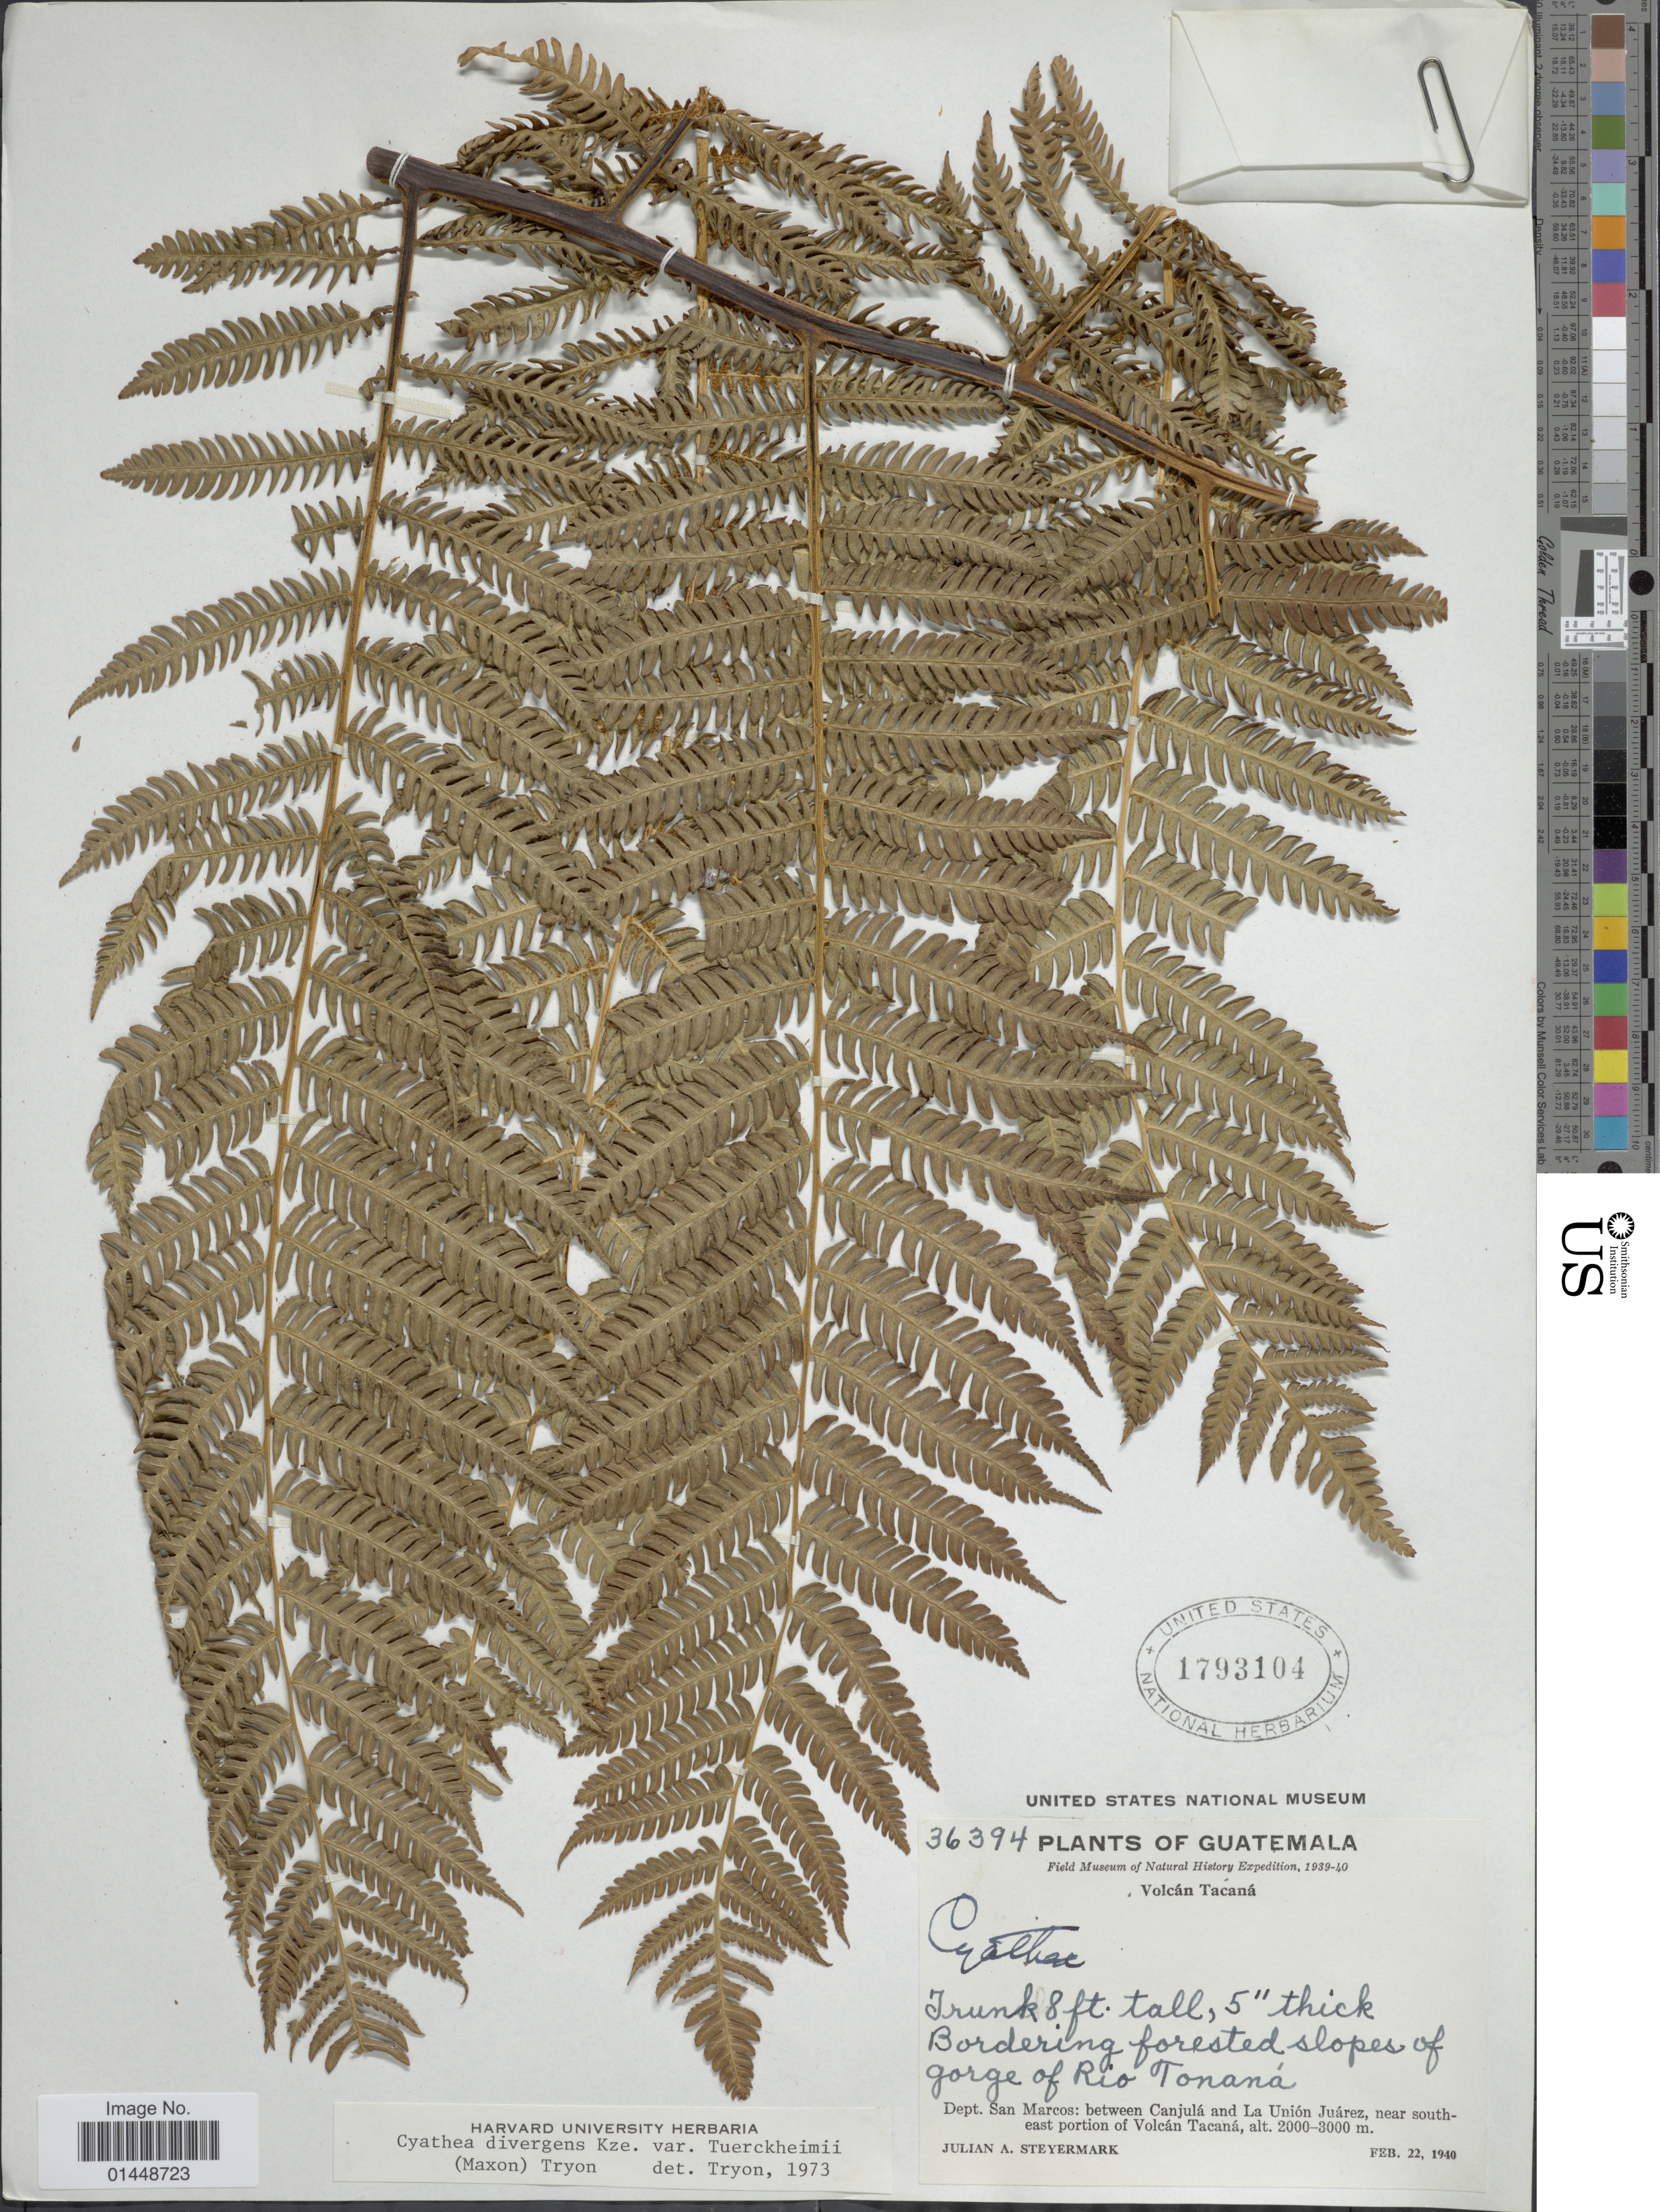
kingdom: Plantae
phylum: Tracheophyta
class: Polypodiopsida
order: Cyatheales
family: Cyatheaceae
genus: Cyathea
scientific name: Cyathea divergens var. tuerckheimii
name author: (Maxon) R.M. Tryon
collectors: J. Steyermark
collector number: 36394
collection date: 1940-02-22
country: Guatemala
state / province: San Marcos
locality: Volcán Tacaná. Bordering forested slopes of gorge of Rio Tonaná. Dept. San Marcos: between Canjulá and la Unión Juárez, near south-east portion of Volcán Tacaná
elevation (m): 2000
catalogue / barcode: US 1793104